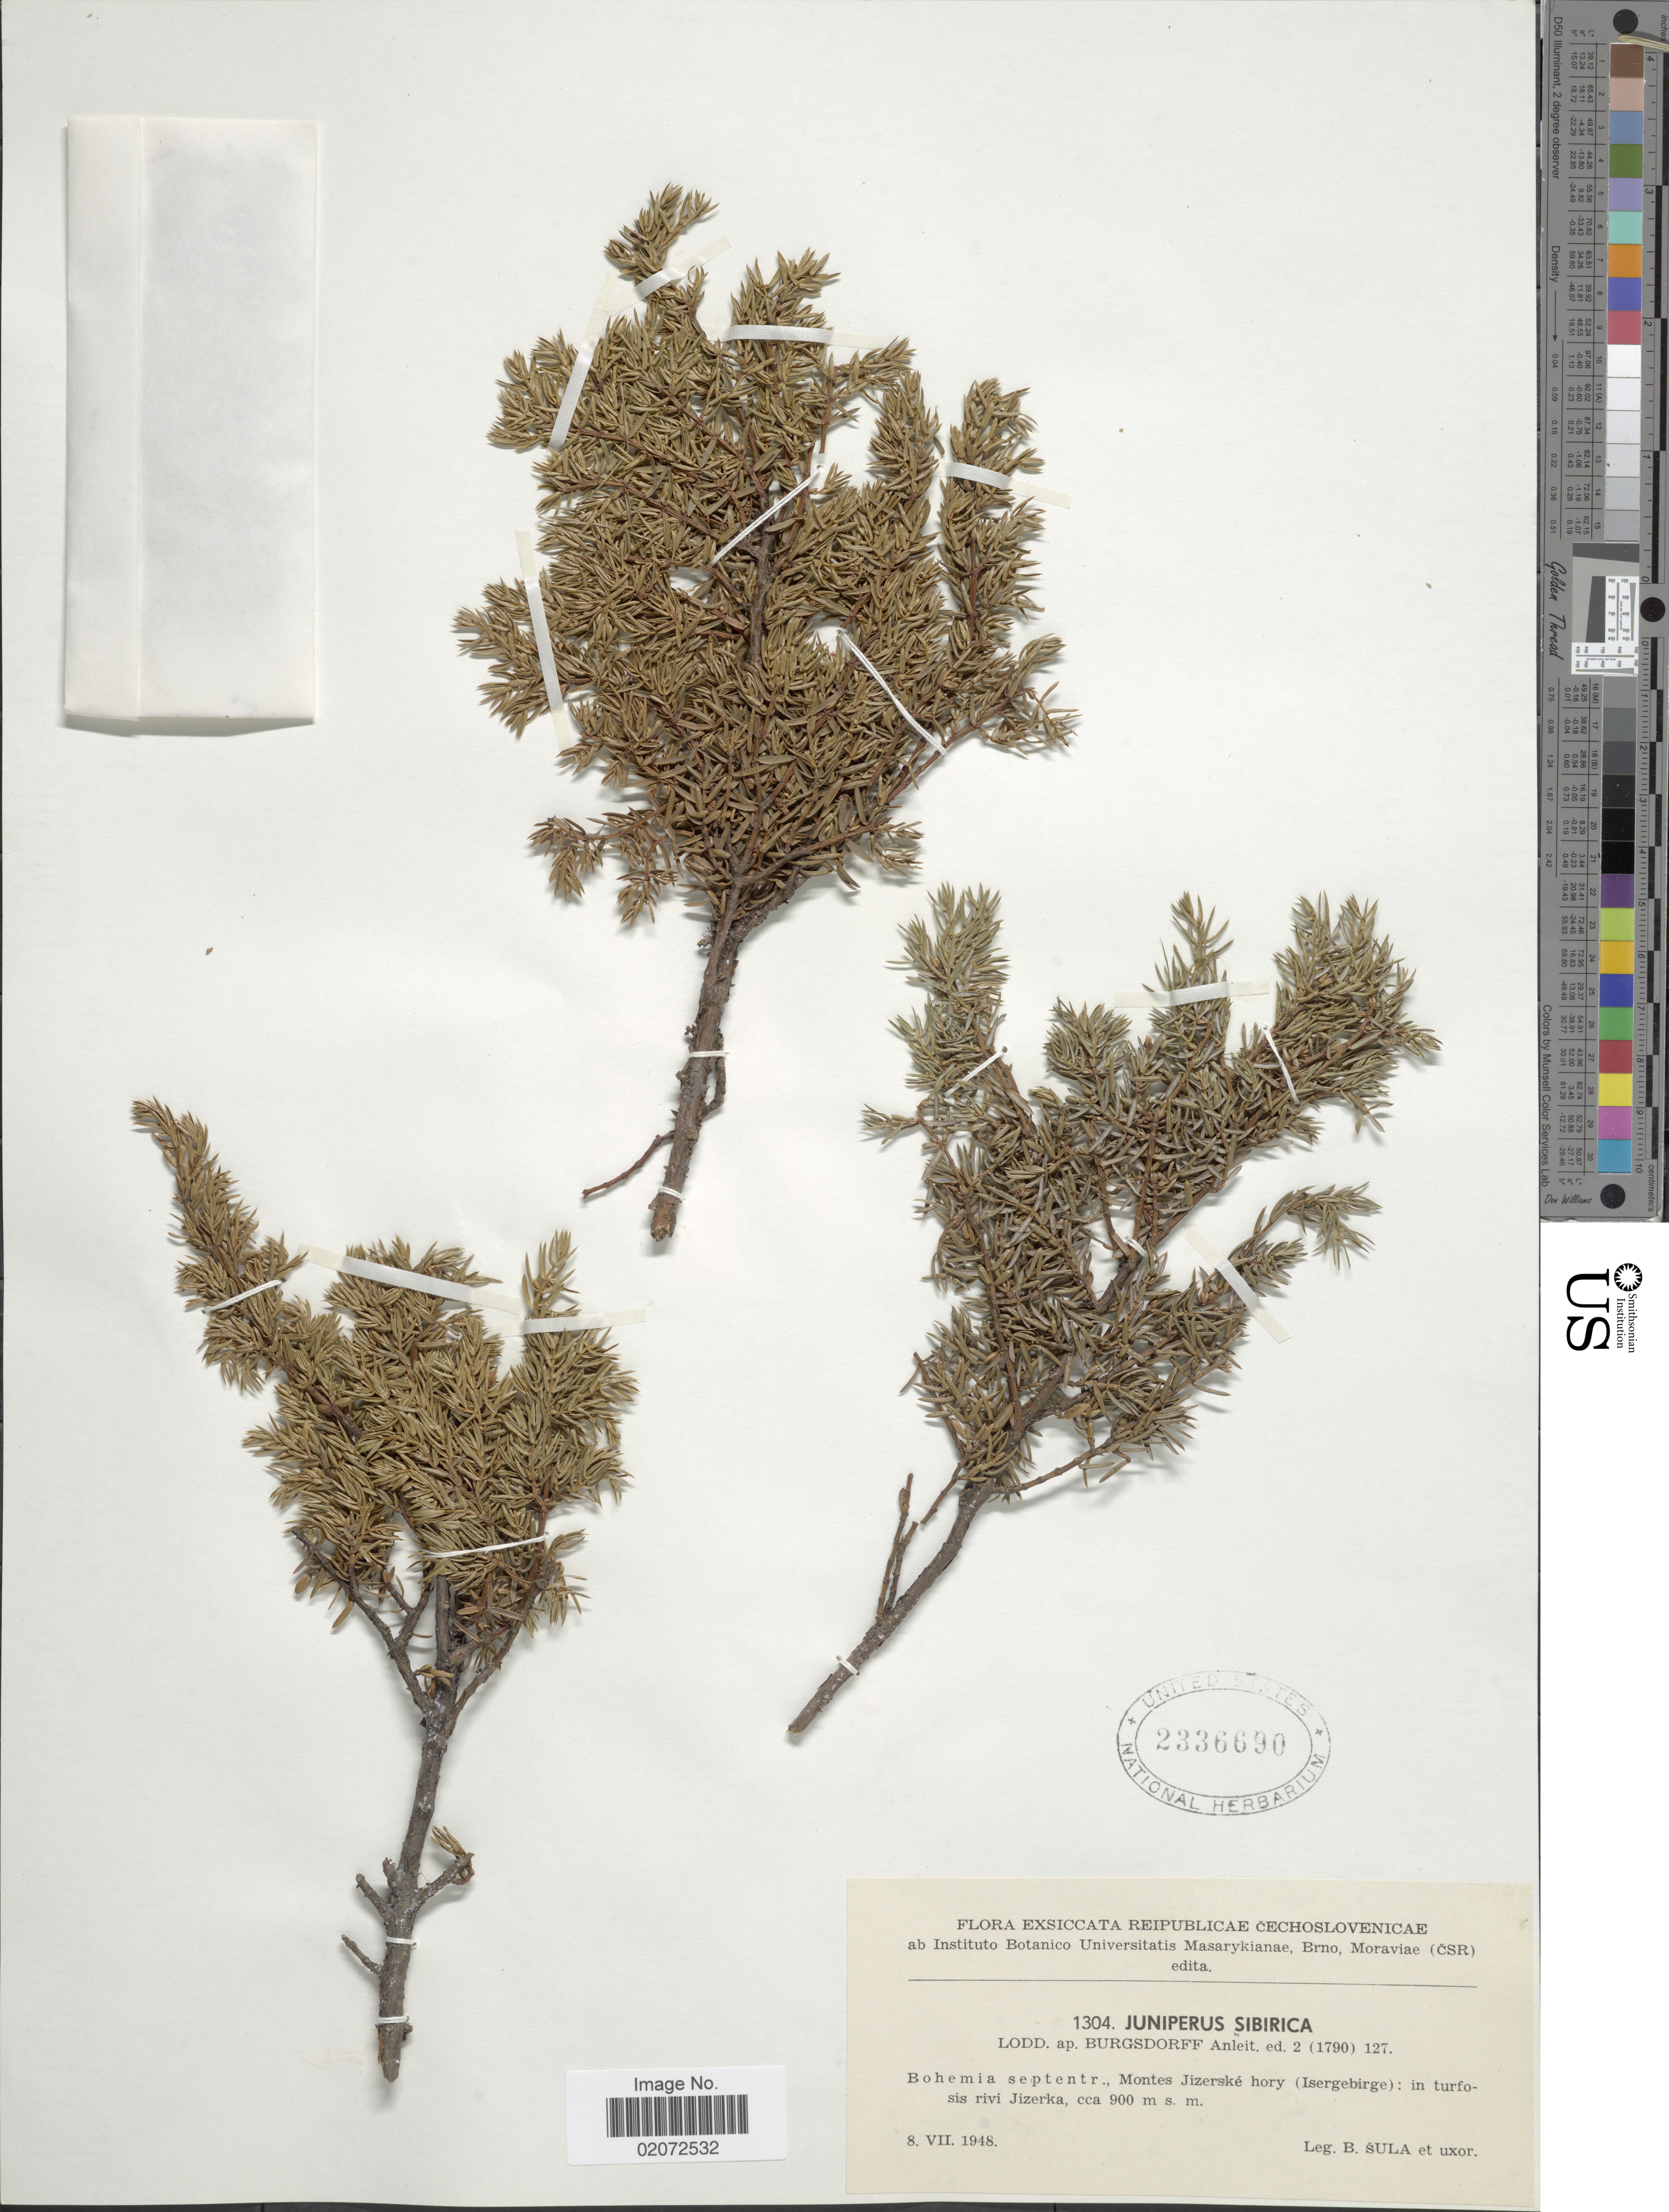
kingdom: Plantae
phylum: Tracheophyta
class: Pinopsida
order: Pinales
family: Cupressaceae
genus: Juniperus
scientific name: Juniperus communis subsp. nana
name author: (Willd.) Syme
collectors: B. Sula & Uxor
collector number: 1304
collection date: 1948-07-08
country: Czechia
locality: Reipublicae Cechoslovenicae. Bohemia septr., Montes Jizerske Hory (Isergebirge): in turfosis rivi Jizerka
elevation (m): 900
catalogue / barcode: US 2336690